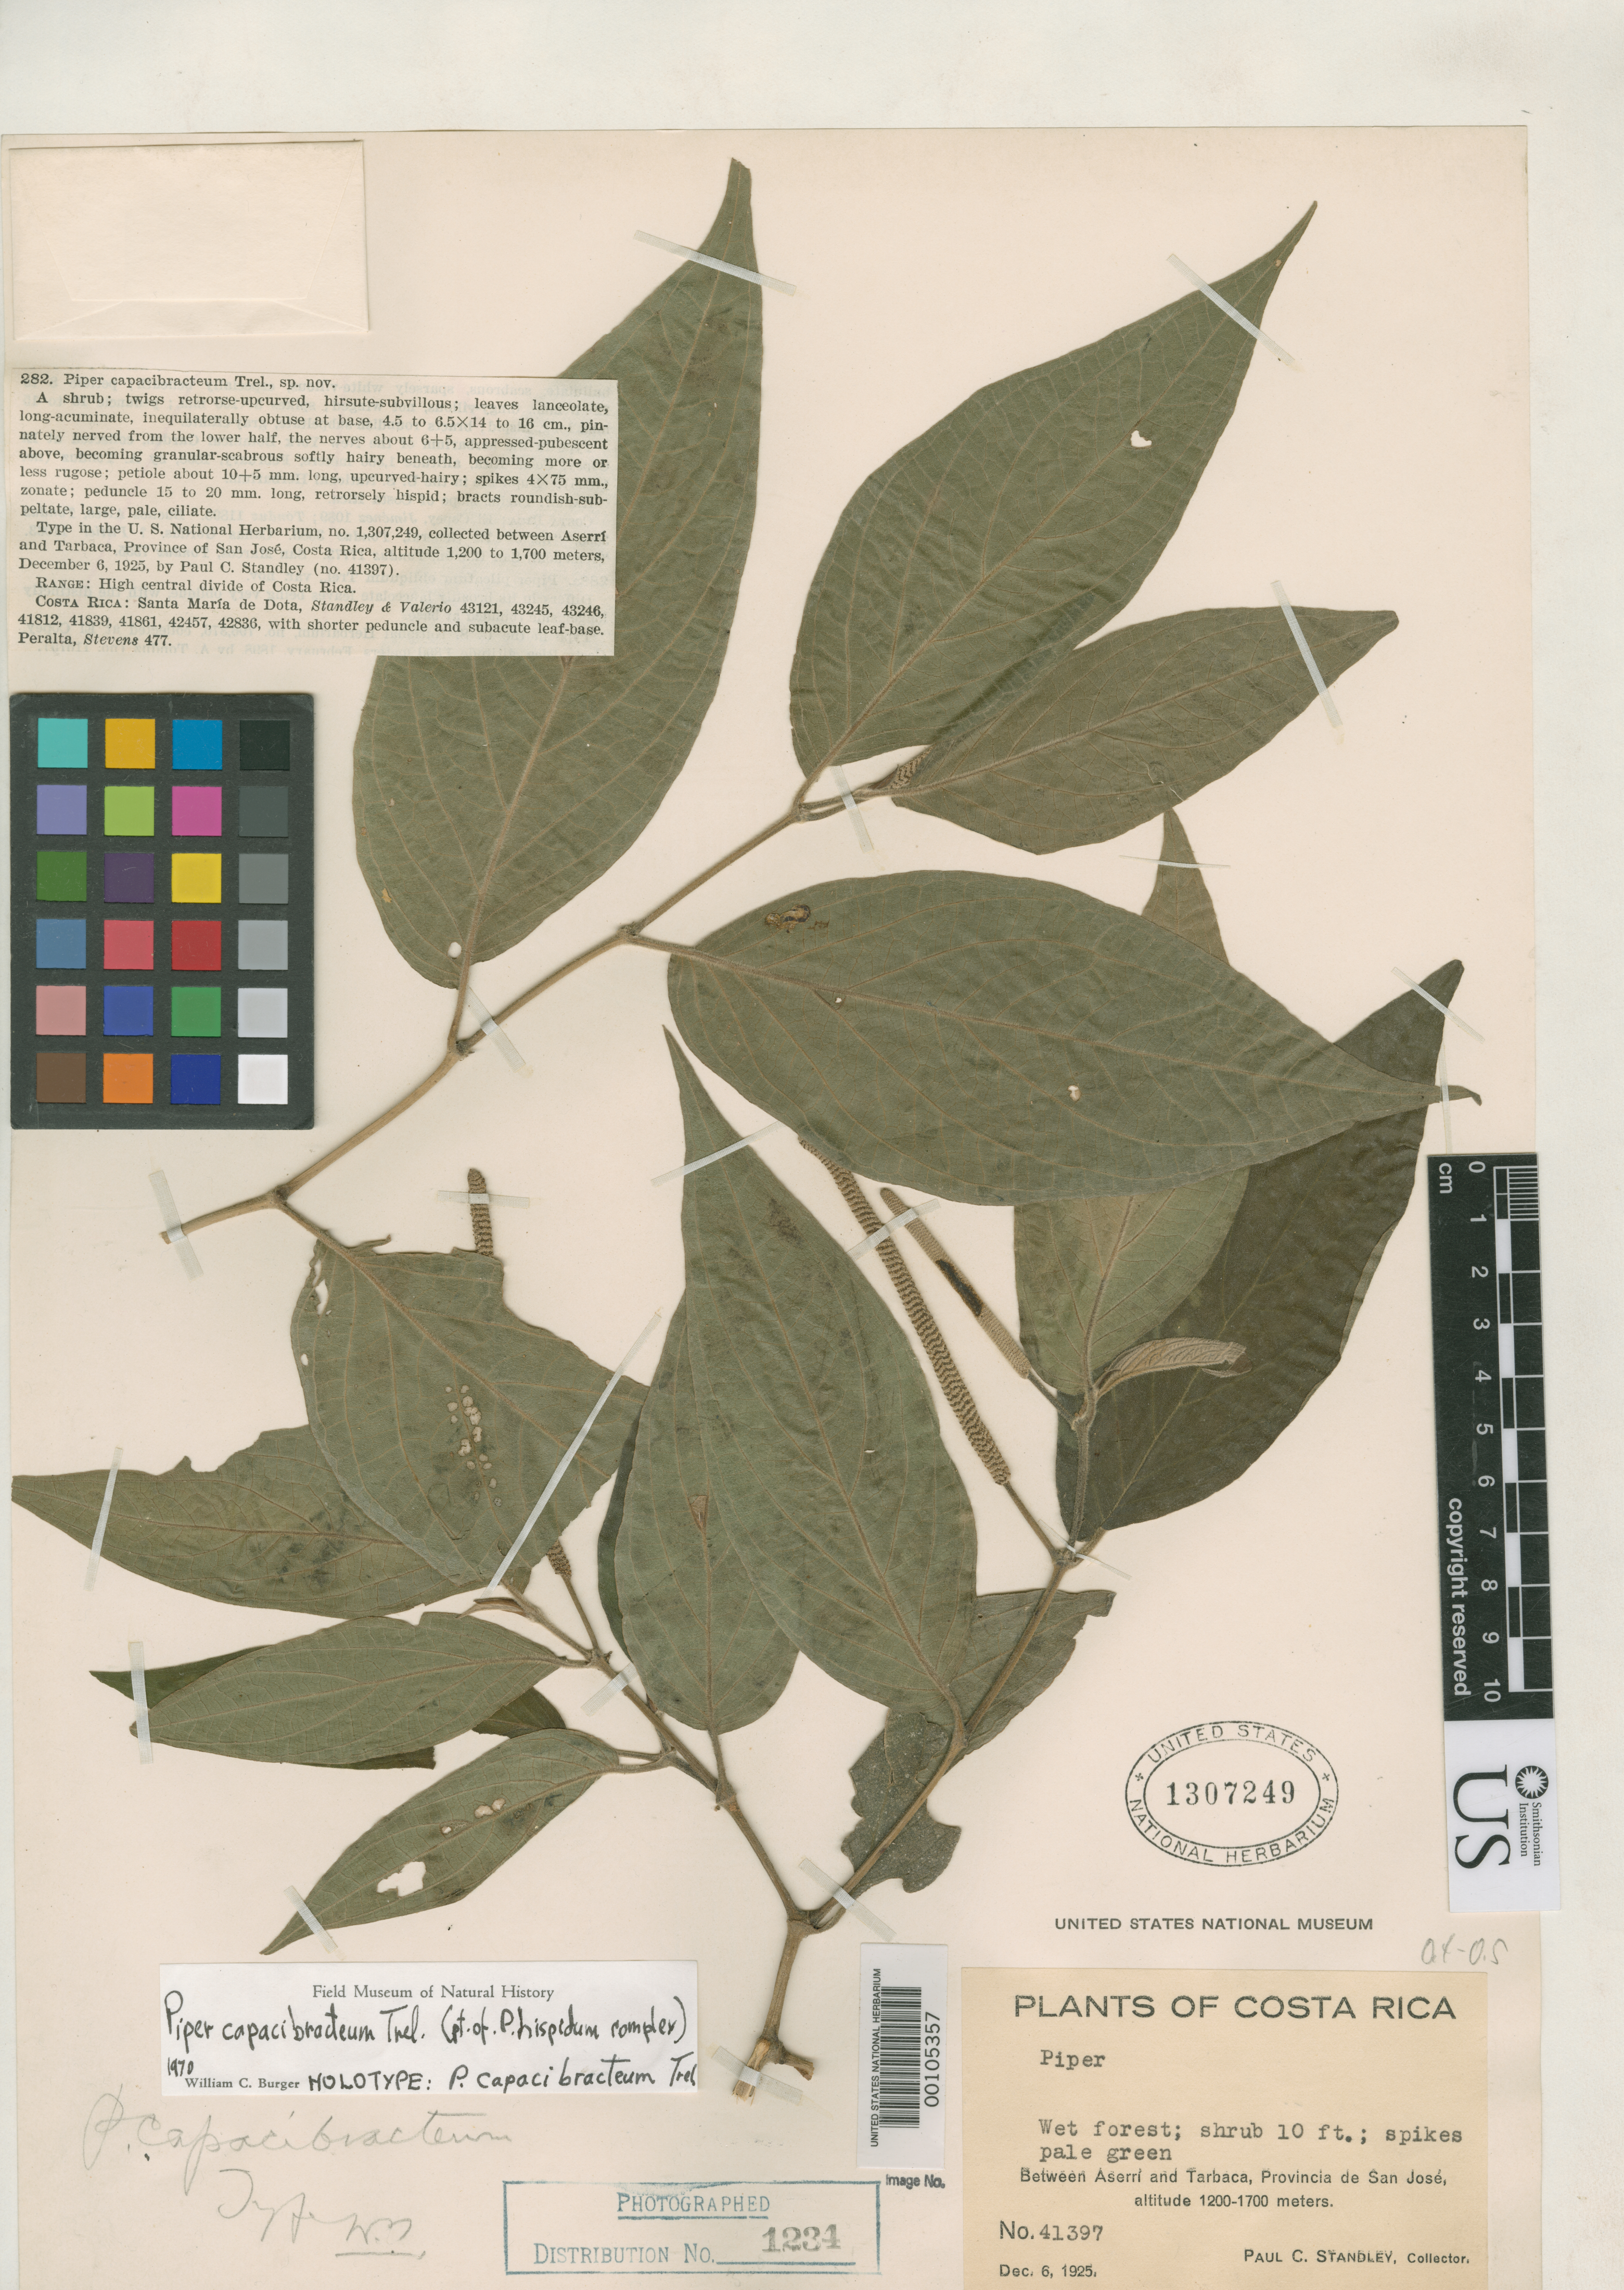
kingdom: Plantae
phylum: Tracheophyta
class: Magnoliopsida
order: Piperales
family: Piperaceae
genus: Piper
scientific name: Piper capacibracteum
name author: Trel.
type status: Holotype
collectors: P. C. Standley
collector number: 41397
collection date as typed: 06 Dec 1925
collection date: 1925-12-06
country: Costa Rica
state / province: San José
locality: Between Aserri and Tarbaca.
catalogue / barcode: US 1307249